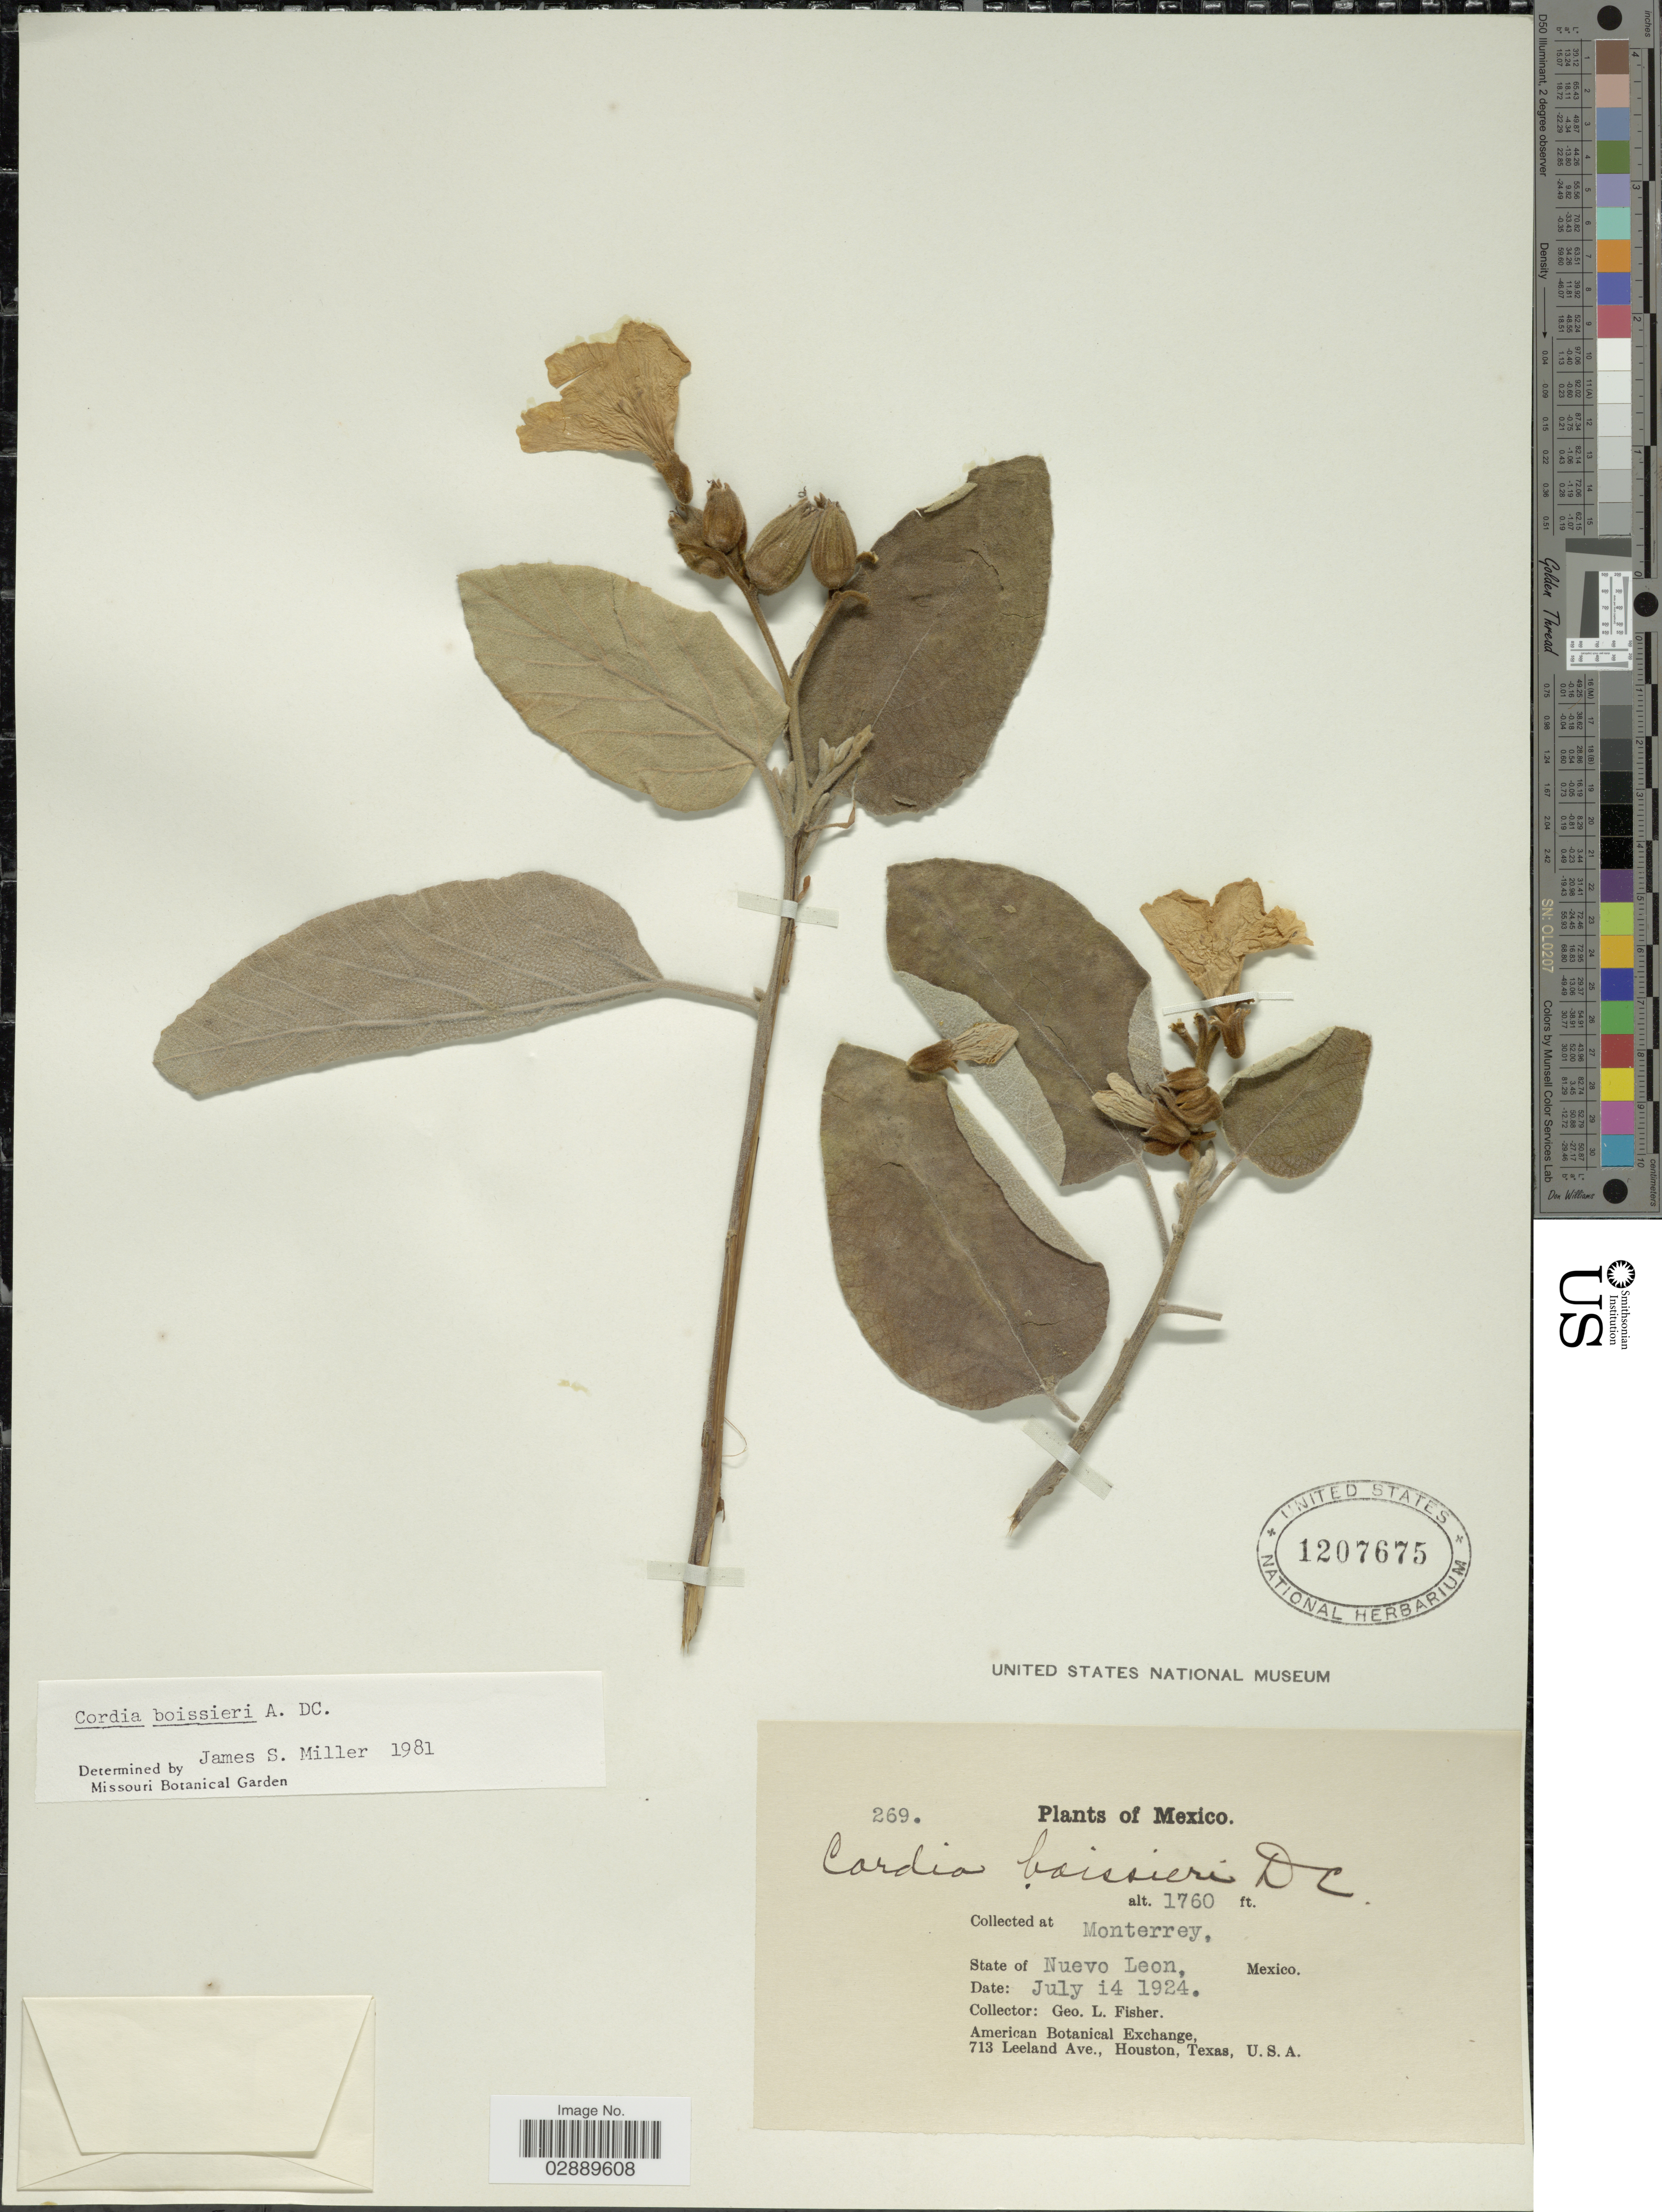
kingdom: Plantae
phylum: Tracheophyta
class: Magnoliopsida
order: Boraginales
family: Cordiaceae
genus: Cordia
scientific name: Cordia boissieri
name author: A. DC.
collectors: G. L. Fisher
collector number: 269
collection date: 1924-07-14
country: Mexico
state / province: Nuevo León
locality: Monterrey.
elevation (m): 536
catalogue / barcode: US 1207675